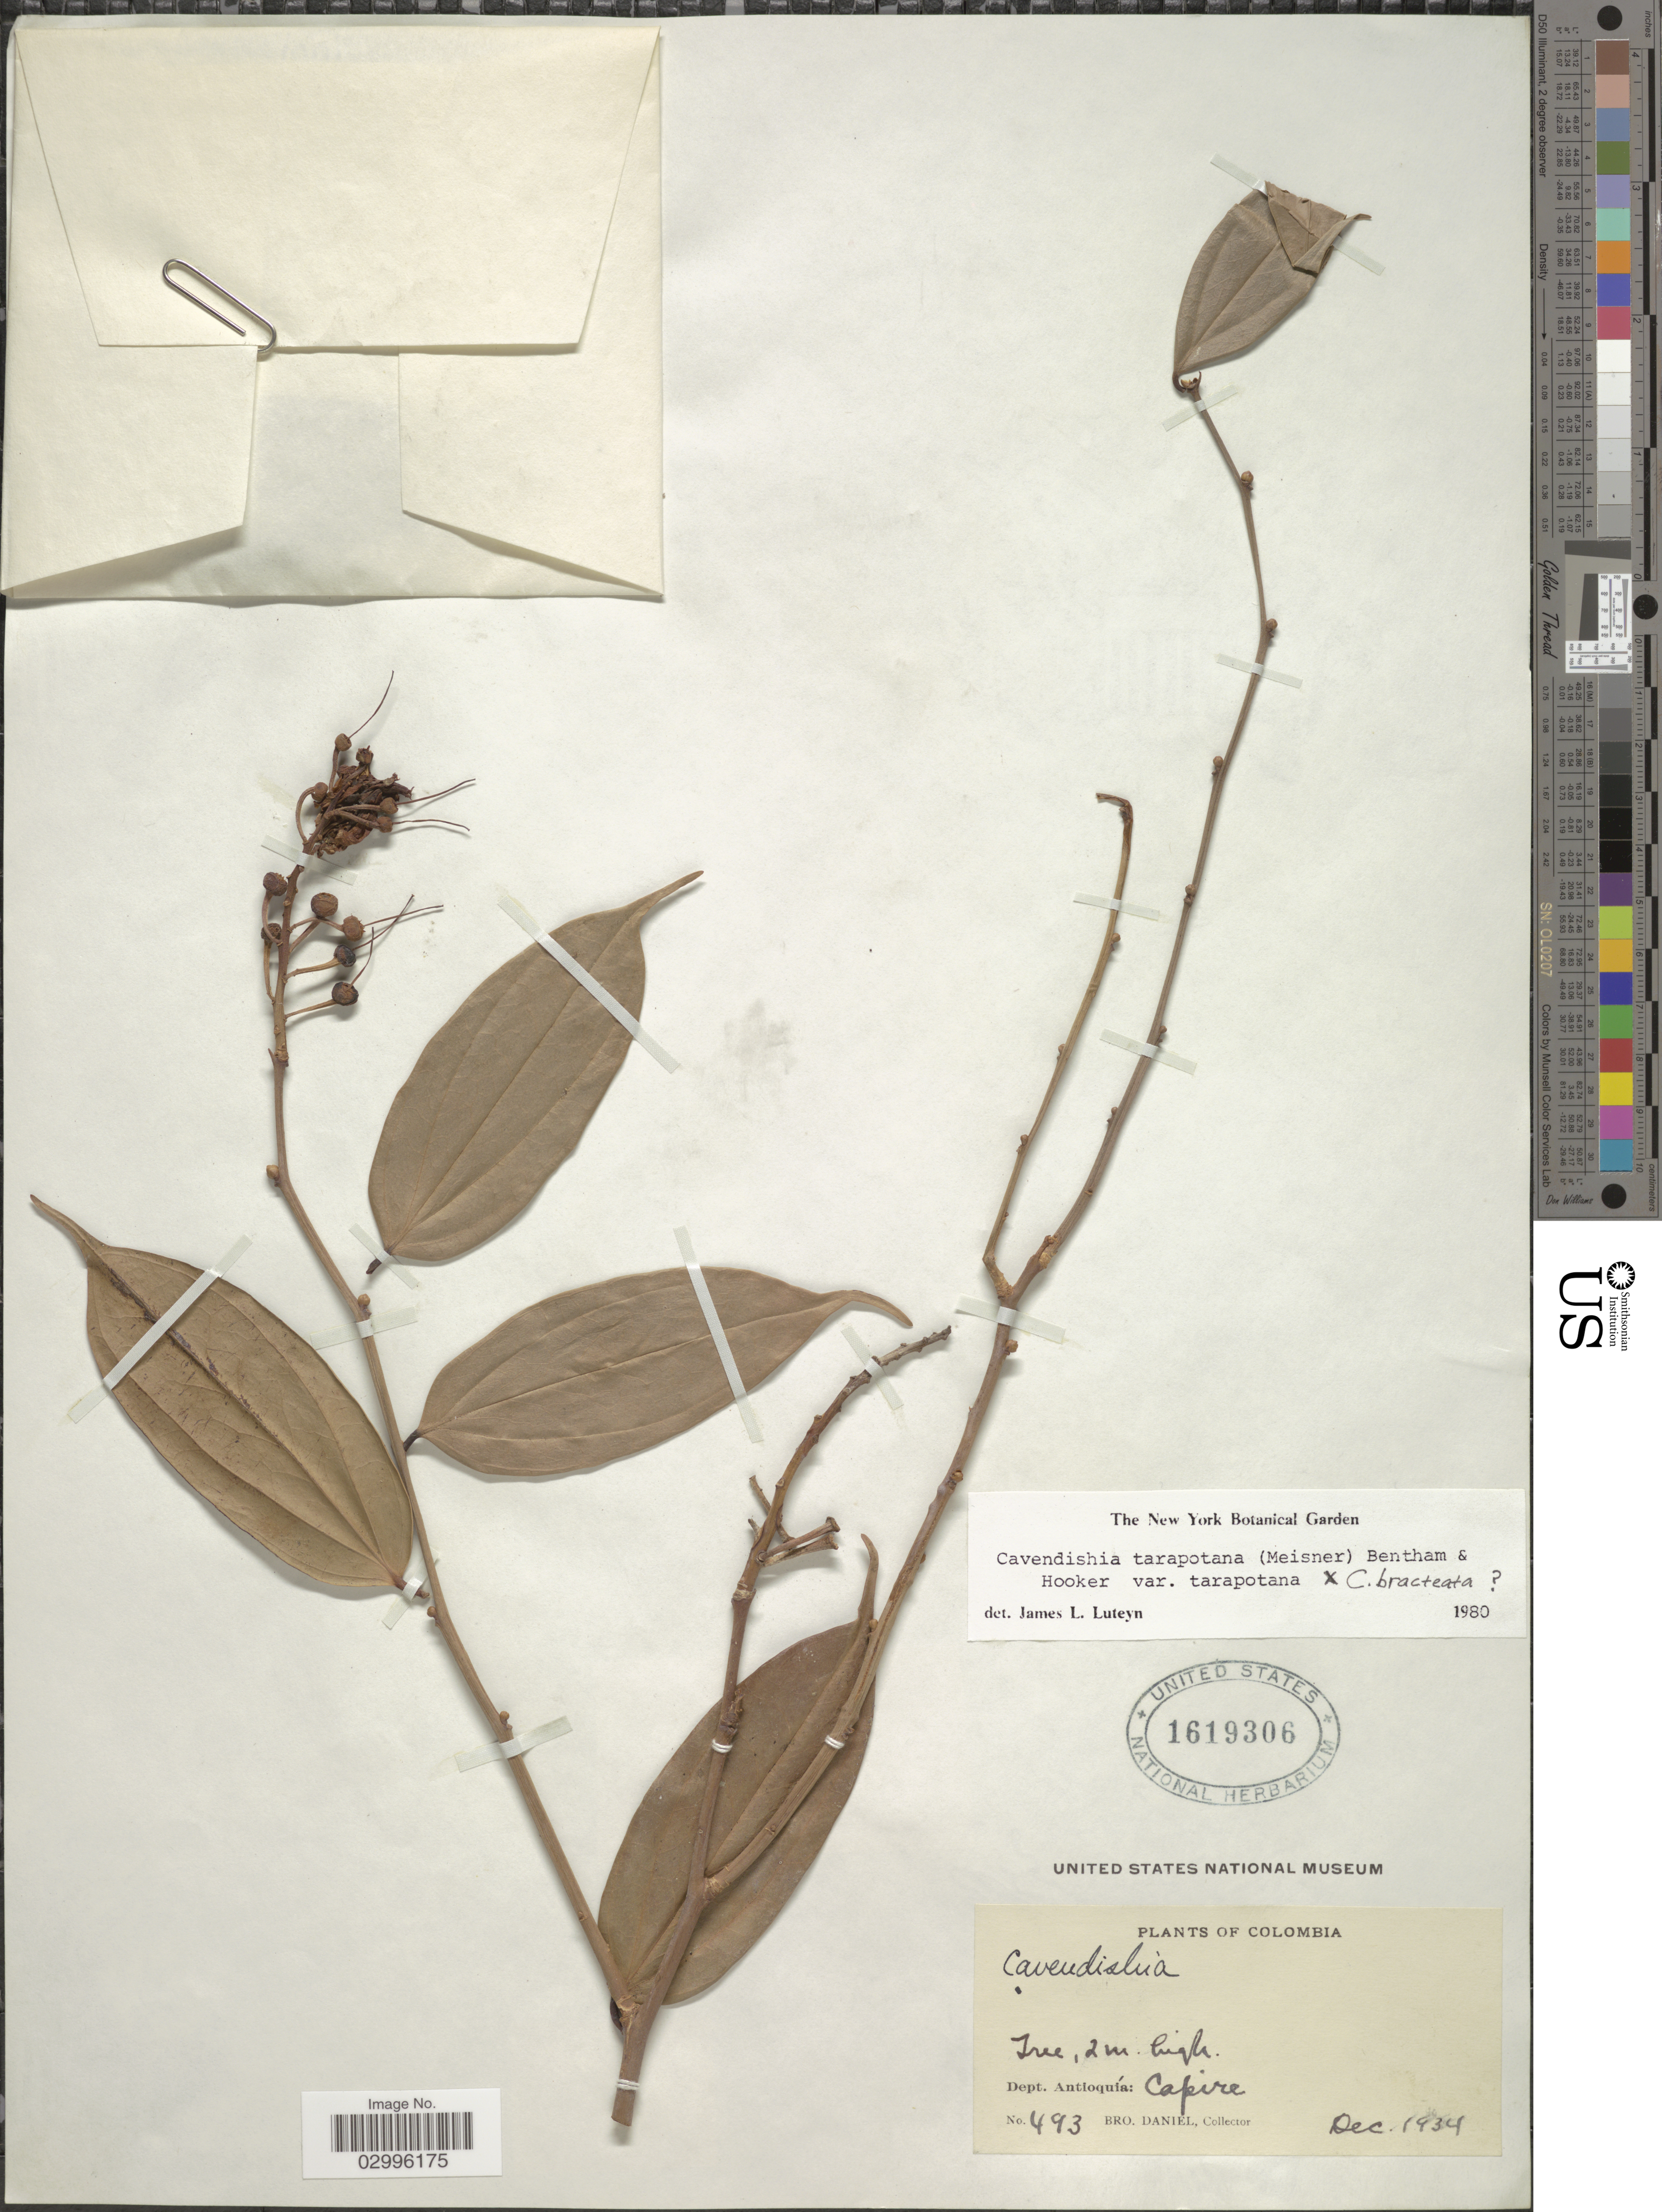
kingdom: Plantae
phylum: Tracheophyta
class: Magnoliopsida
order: Ericales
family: Ericaceae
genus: Cavendishia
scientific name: Cavendishia tarapotana var. tarapotana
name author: (Meisn.) Benth. & Hook.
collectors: Bro. Daniel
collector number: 493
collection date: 1934-12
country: Colombia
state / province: Antioquia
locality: Dept. Antioquía: Capire.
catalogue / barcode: US 1619306